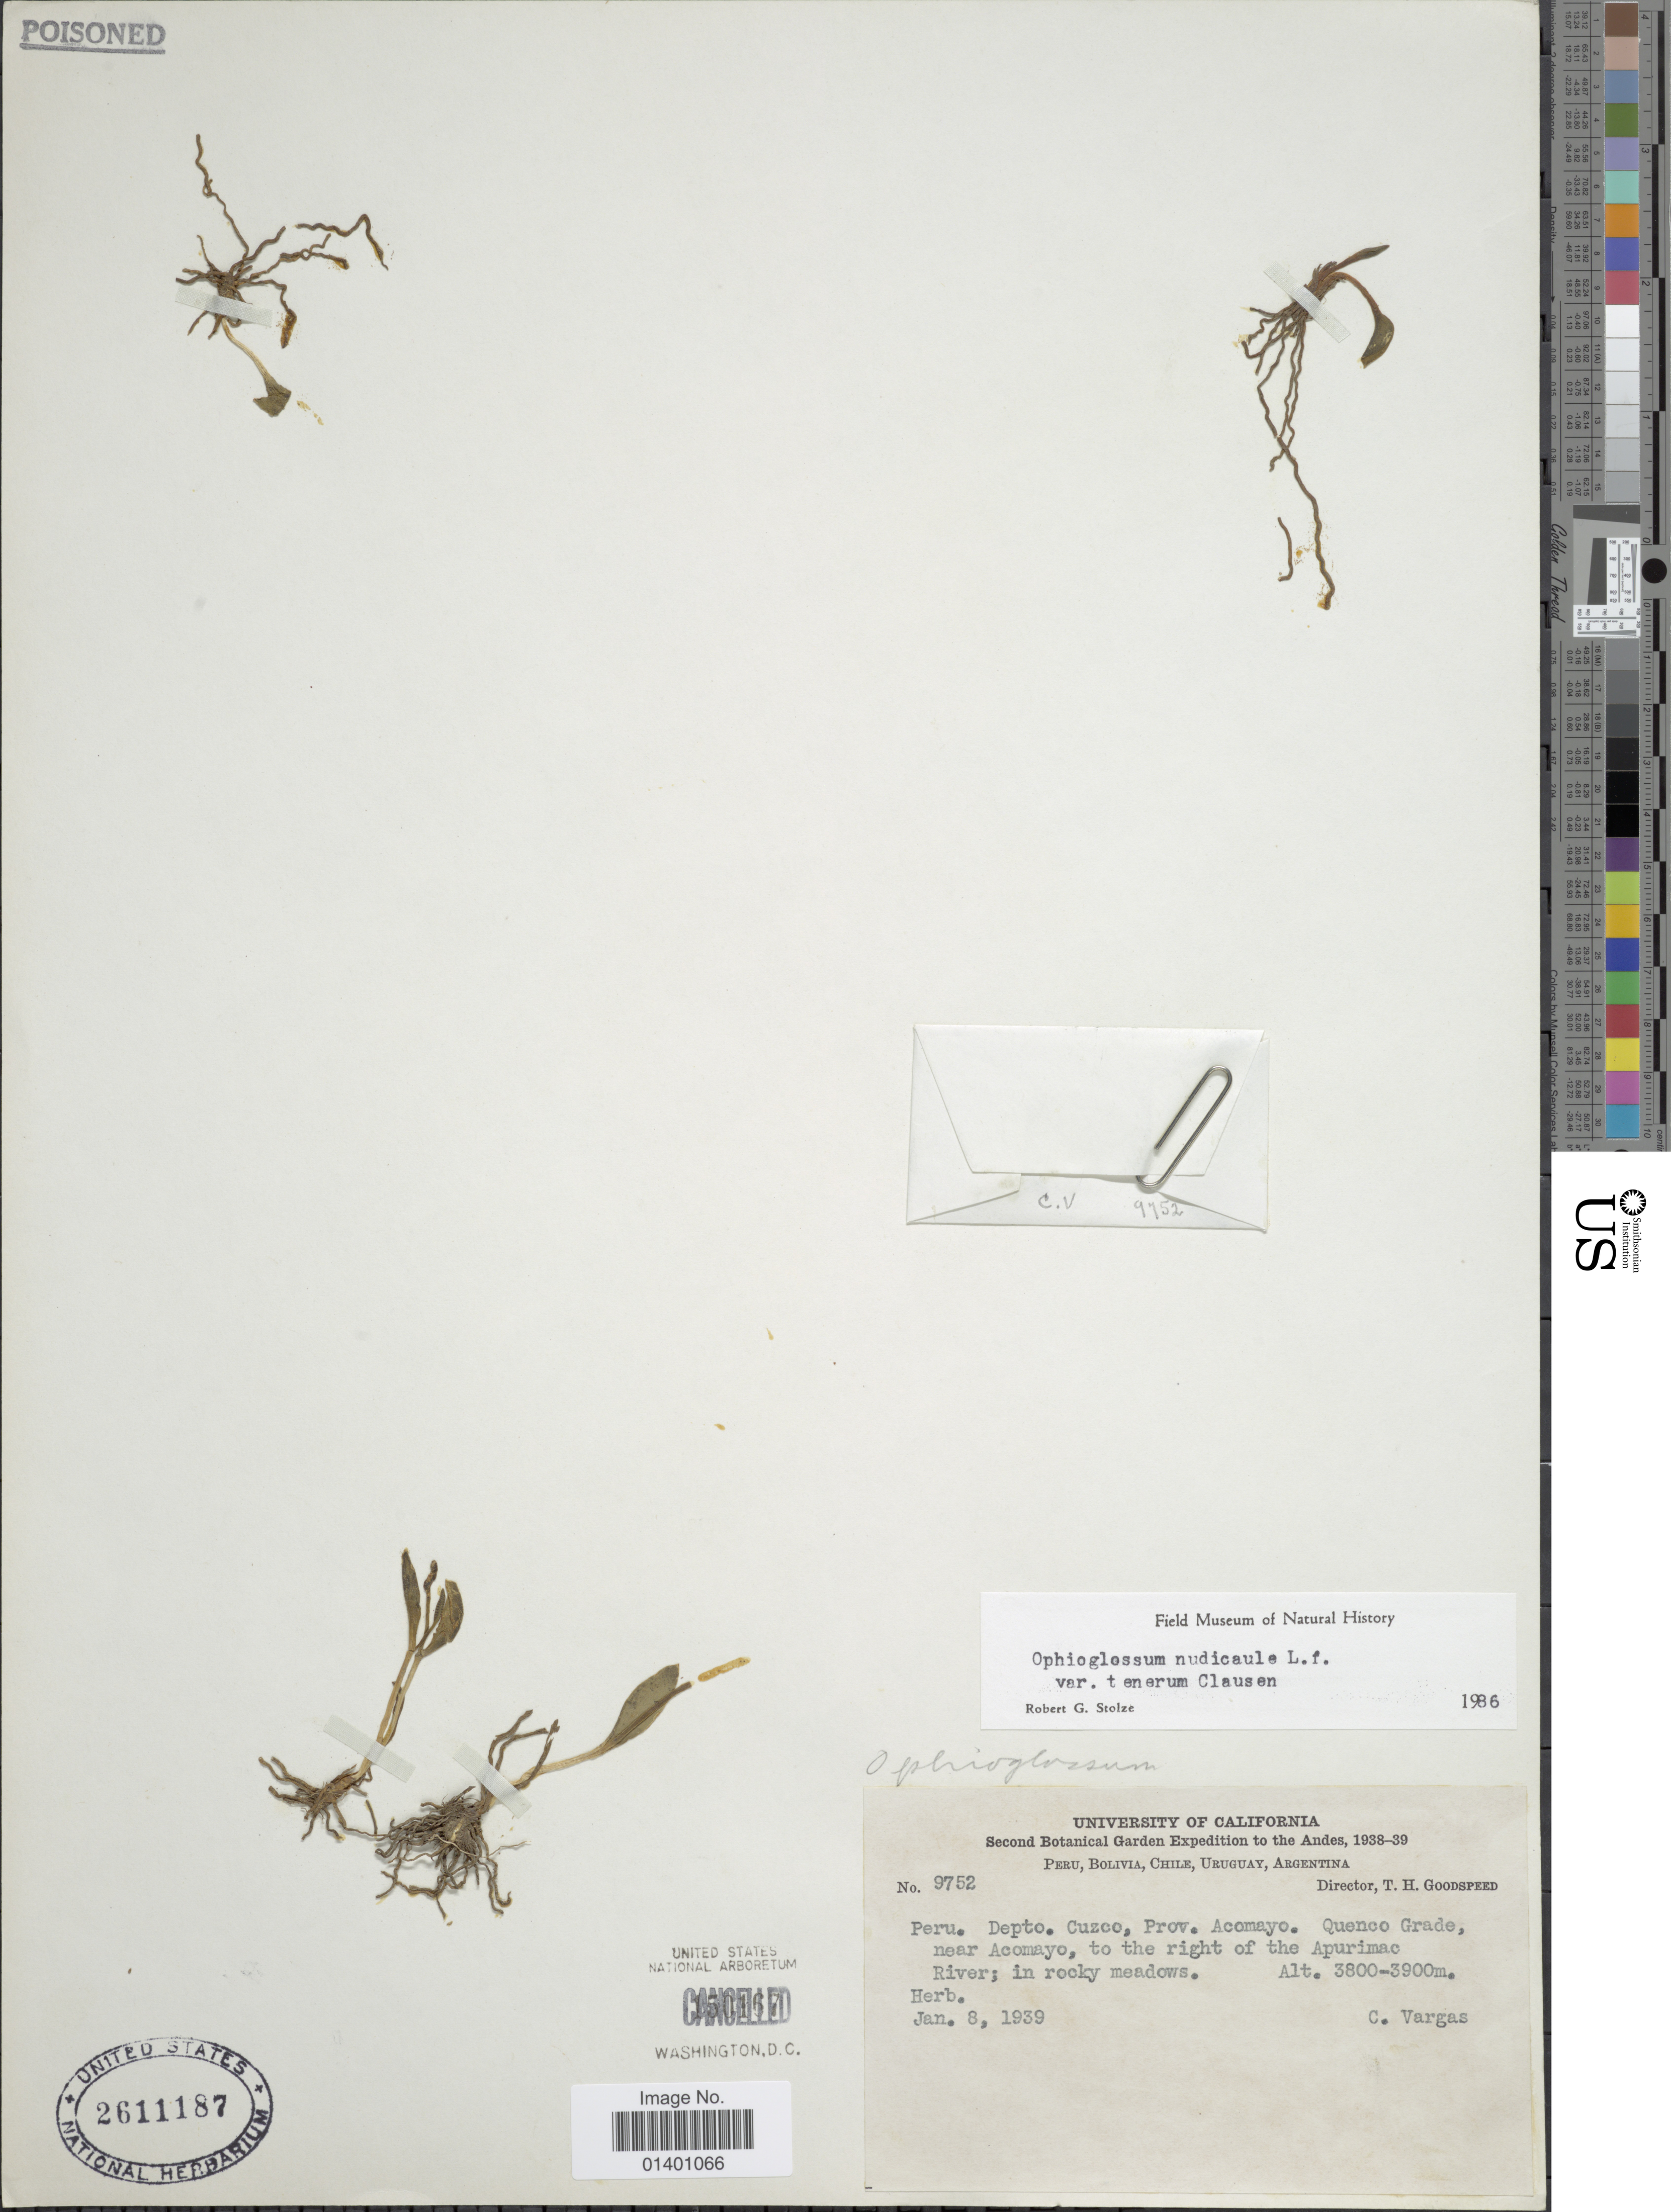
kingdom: Plantae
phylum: Tracheophyta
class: Polypodiopsida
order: Ophioglossales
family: Ophioglossaceae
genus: Ophioglossum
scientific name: Ophioglossum nudicaule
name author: L. f.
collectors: C. Vargas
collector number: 9752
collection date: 1939-01-08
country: Peru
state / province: Cusco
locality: Prov. Acomayo, Quenco Grade, near Acomayo, to the right of the Apurimac River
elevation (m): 3800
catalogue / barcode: US 2611187